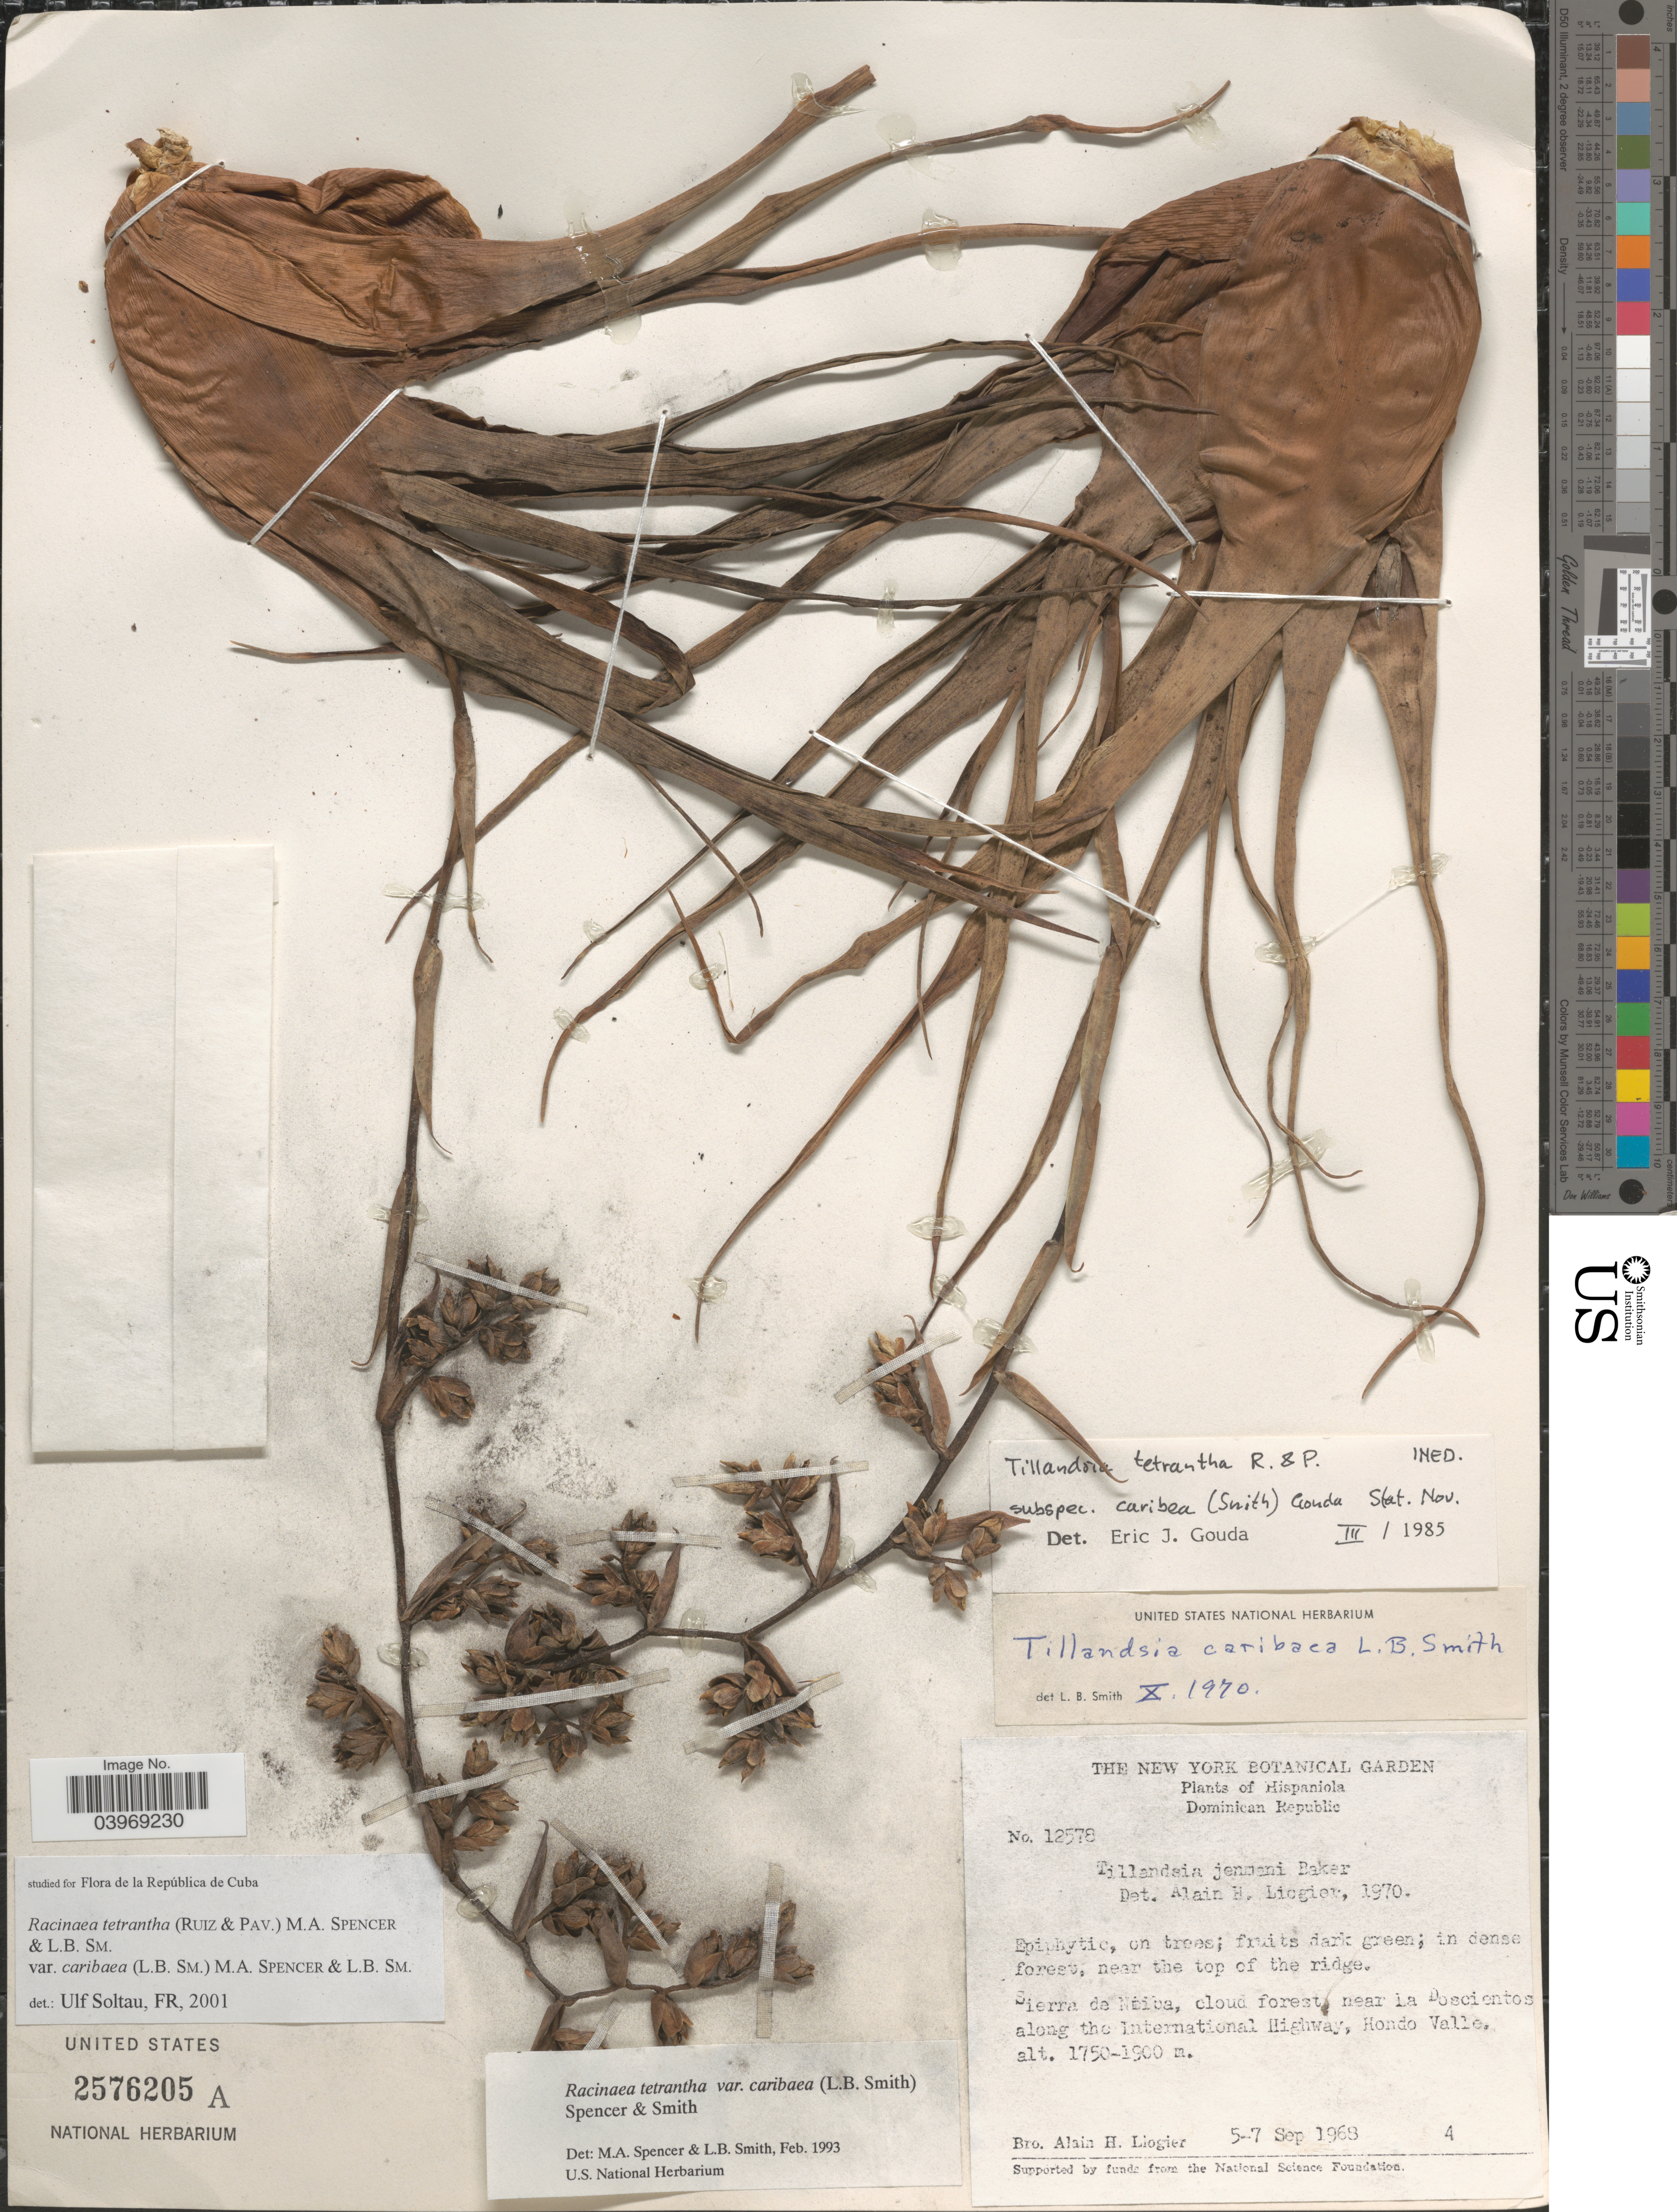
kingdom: Plantae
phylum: Tracheophyta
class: Liliopsida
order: Poales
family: Bromeliaceae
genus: Racinaea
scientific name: Racinaea tetrantha var. caribaea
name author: (L.B. Sm.) M.A. Spencer & L.B. Sm.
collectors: A. H. Liogier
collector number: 12578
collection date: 1968-09-05/1968-09-07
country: Dominican Republic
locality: Hispaniola. Sierra de Niiba, cloud forest near la Doscientos along the International Highway, Hondo Valle.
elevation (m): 1750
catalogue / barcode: US 2576205A